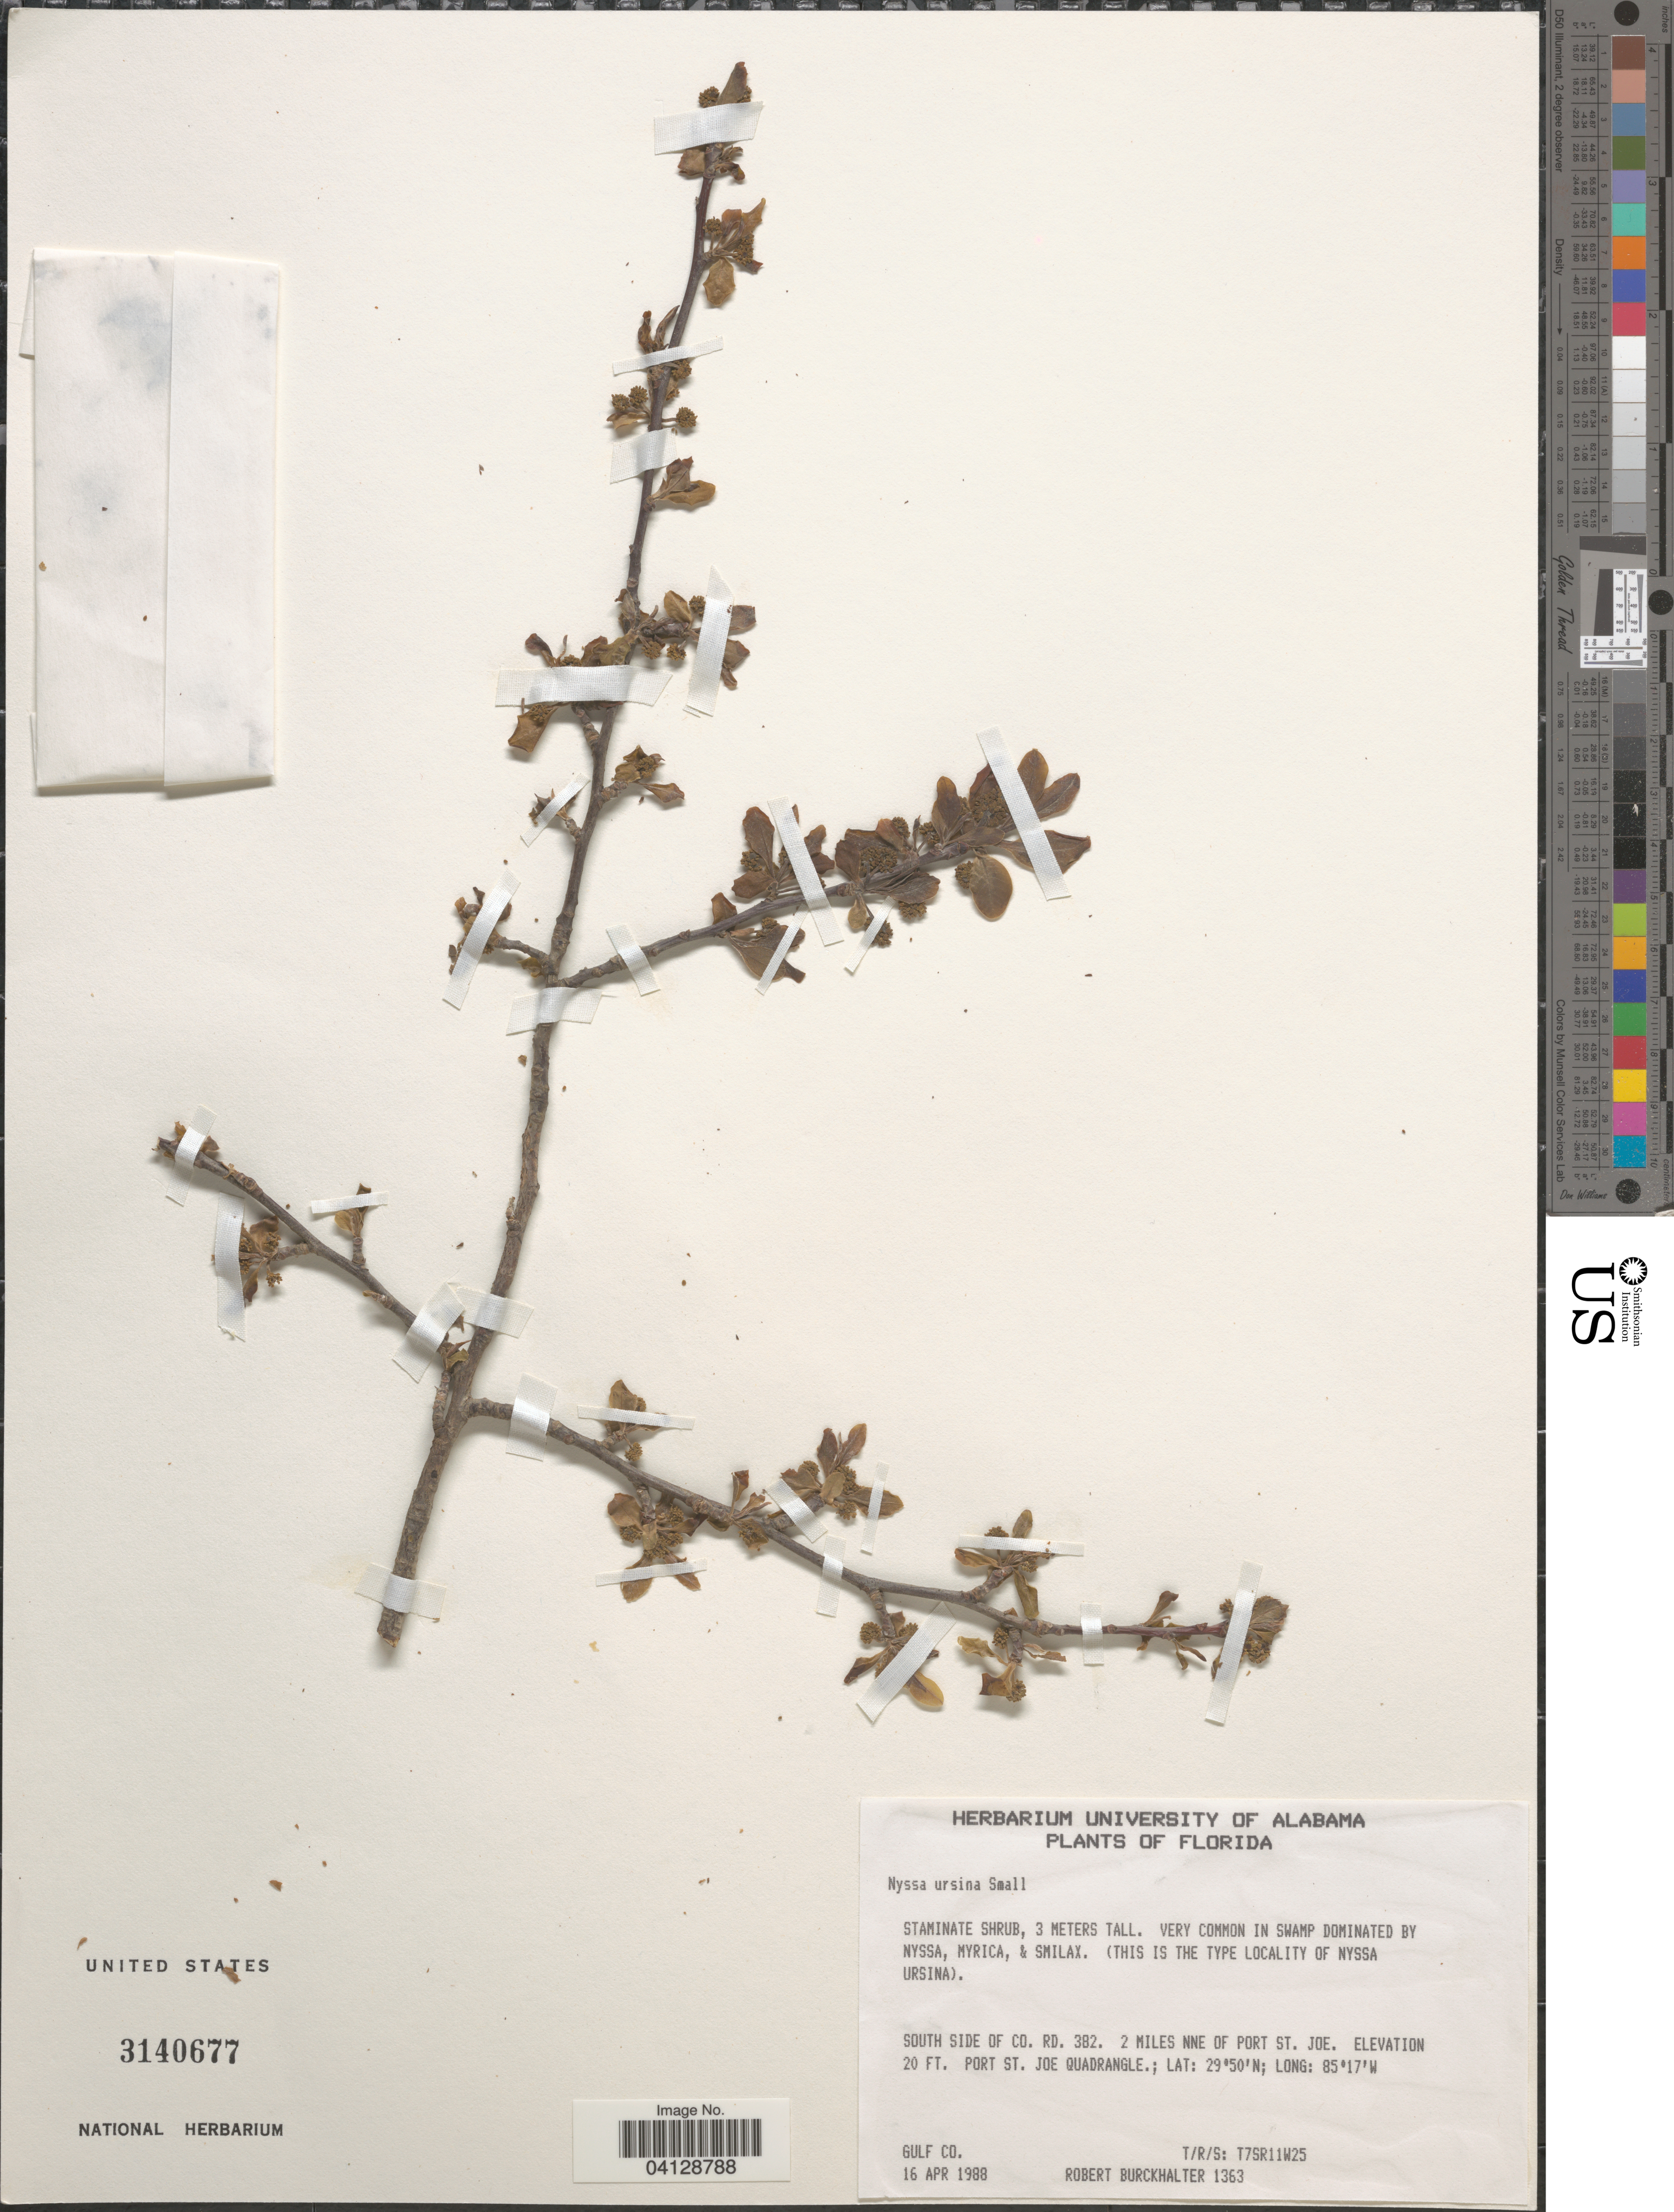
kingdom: Plantae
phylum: Tracheophyta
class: Magnoliopsida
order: Cornales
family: Nyssaceae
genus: Nyssa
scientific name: Nyssa ursina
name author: Small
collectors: R. Burckhalter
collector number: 1363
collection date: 1988-04-16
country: United States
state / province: Florida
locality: South side of Co. Rd. 382. 2 miles NNE of Port St. Joe. Port St. Joe Quadrangle. Gulf Co. T/R/S: T7SR11W25.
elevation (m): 6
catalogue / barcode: US 3140677